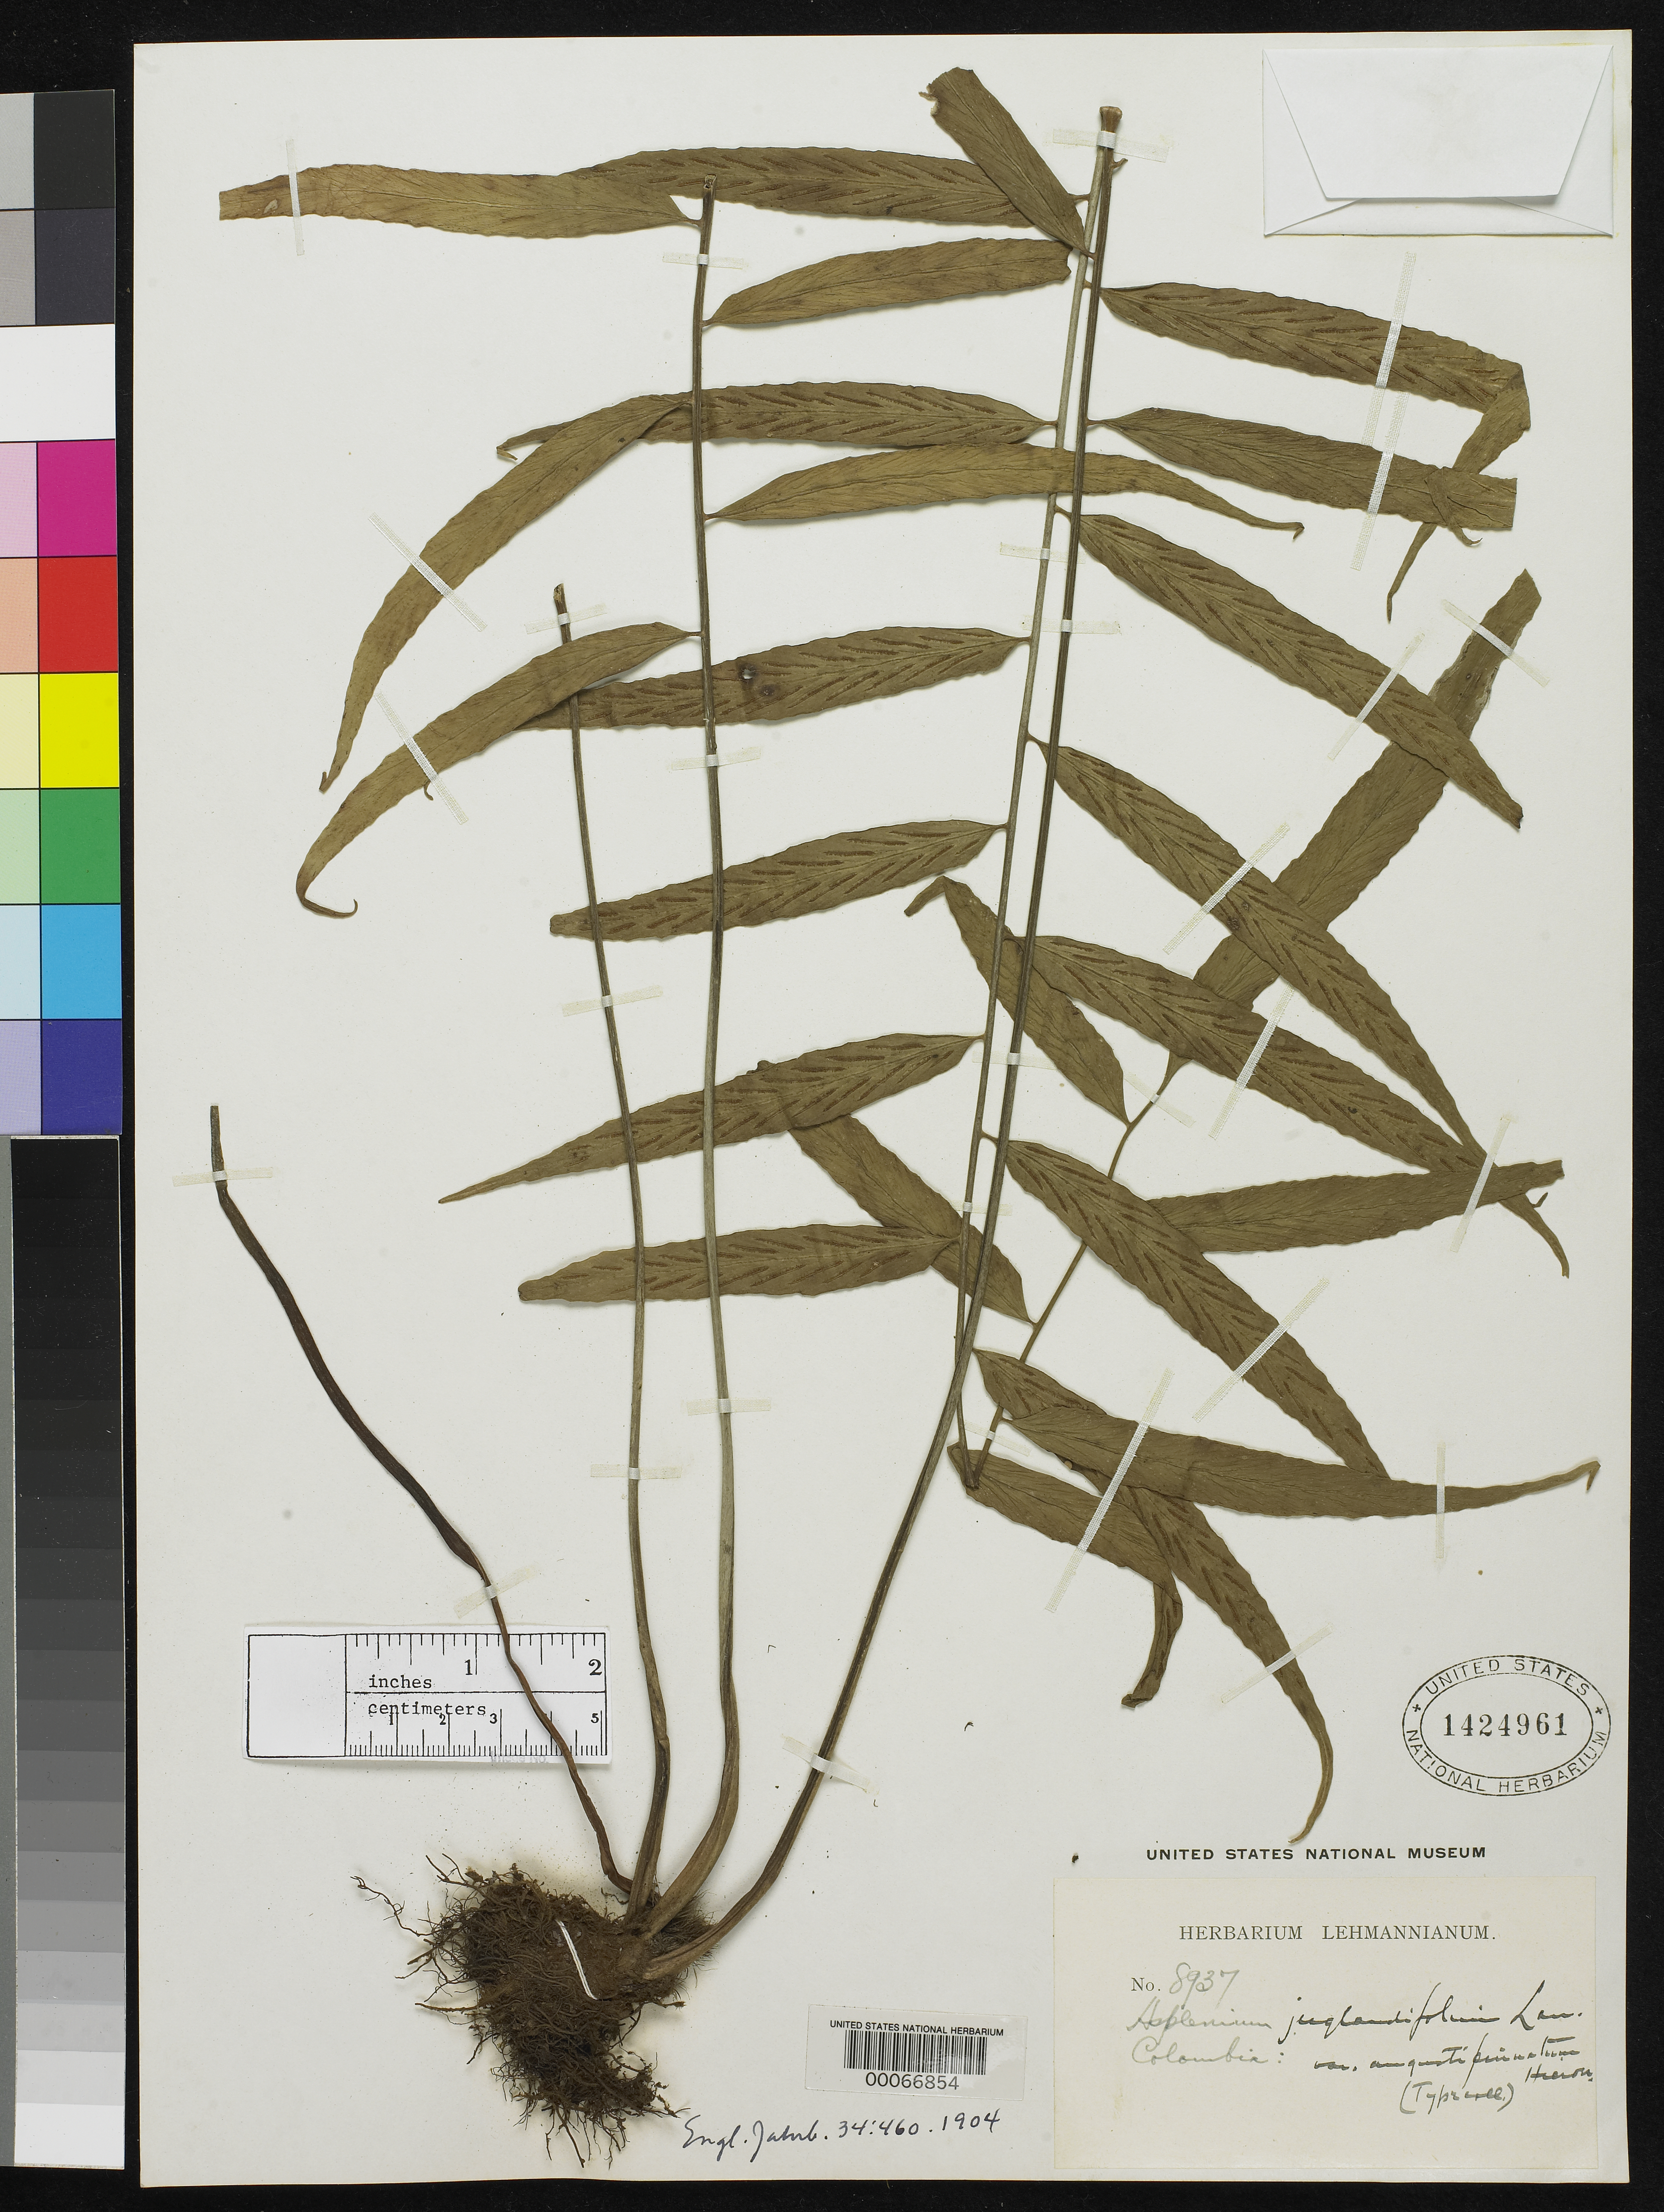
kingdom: Plantae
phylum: Tracheophyta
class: Polypodiopsida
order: Polypodiales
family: Aspleniaceae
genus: Asplenium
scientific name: Asplenium juglandifolium var. angustipinnatum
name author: Hieron.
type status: Isotype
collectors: F. C. Lehmann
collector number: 8937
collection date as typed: Dec 1899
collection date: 1899-12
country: Colombia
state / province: Cauca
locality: Rio Micay.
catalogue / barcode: US 1424961